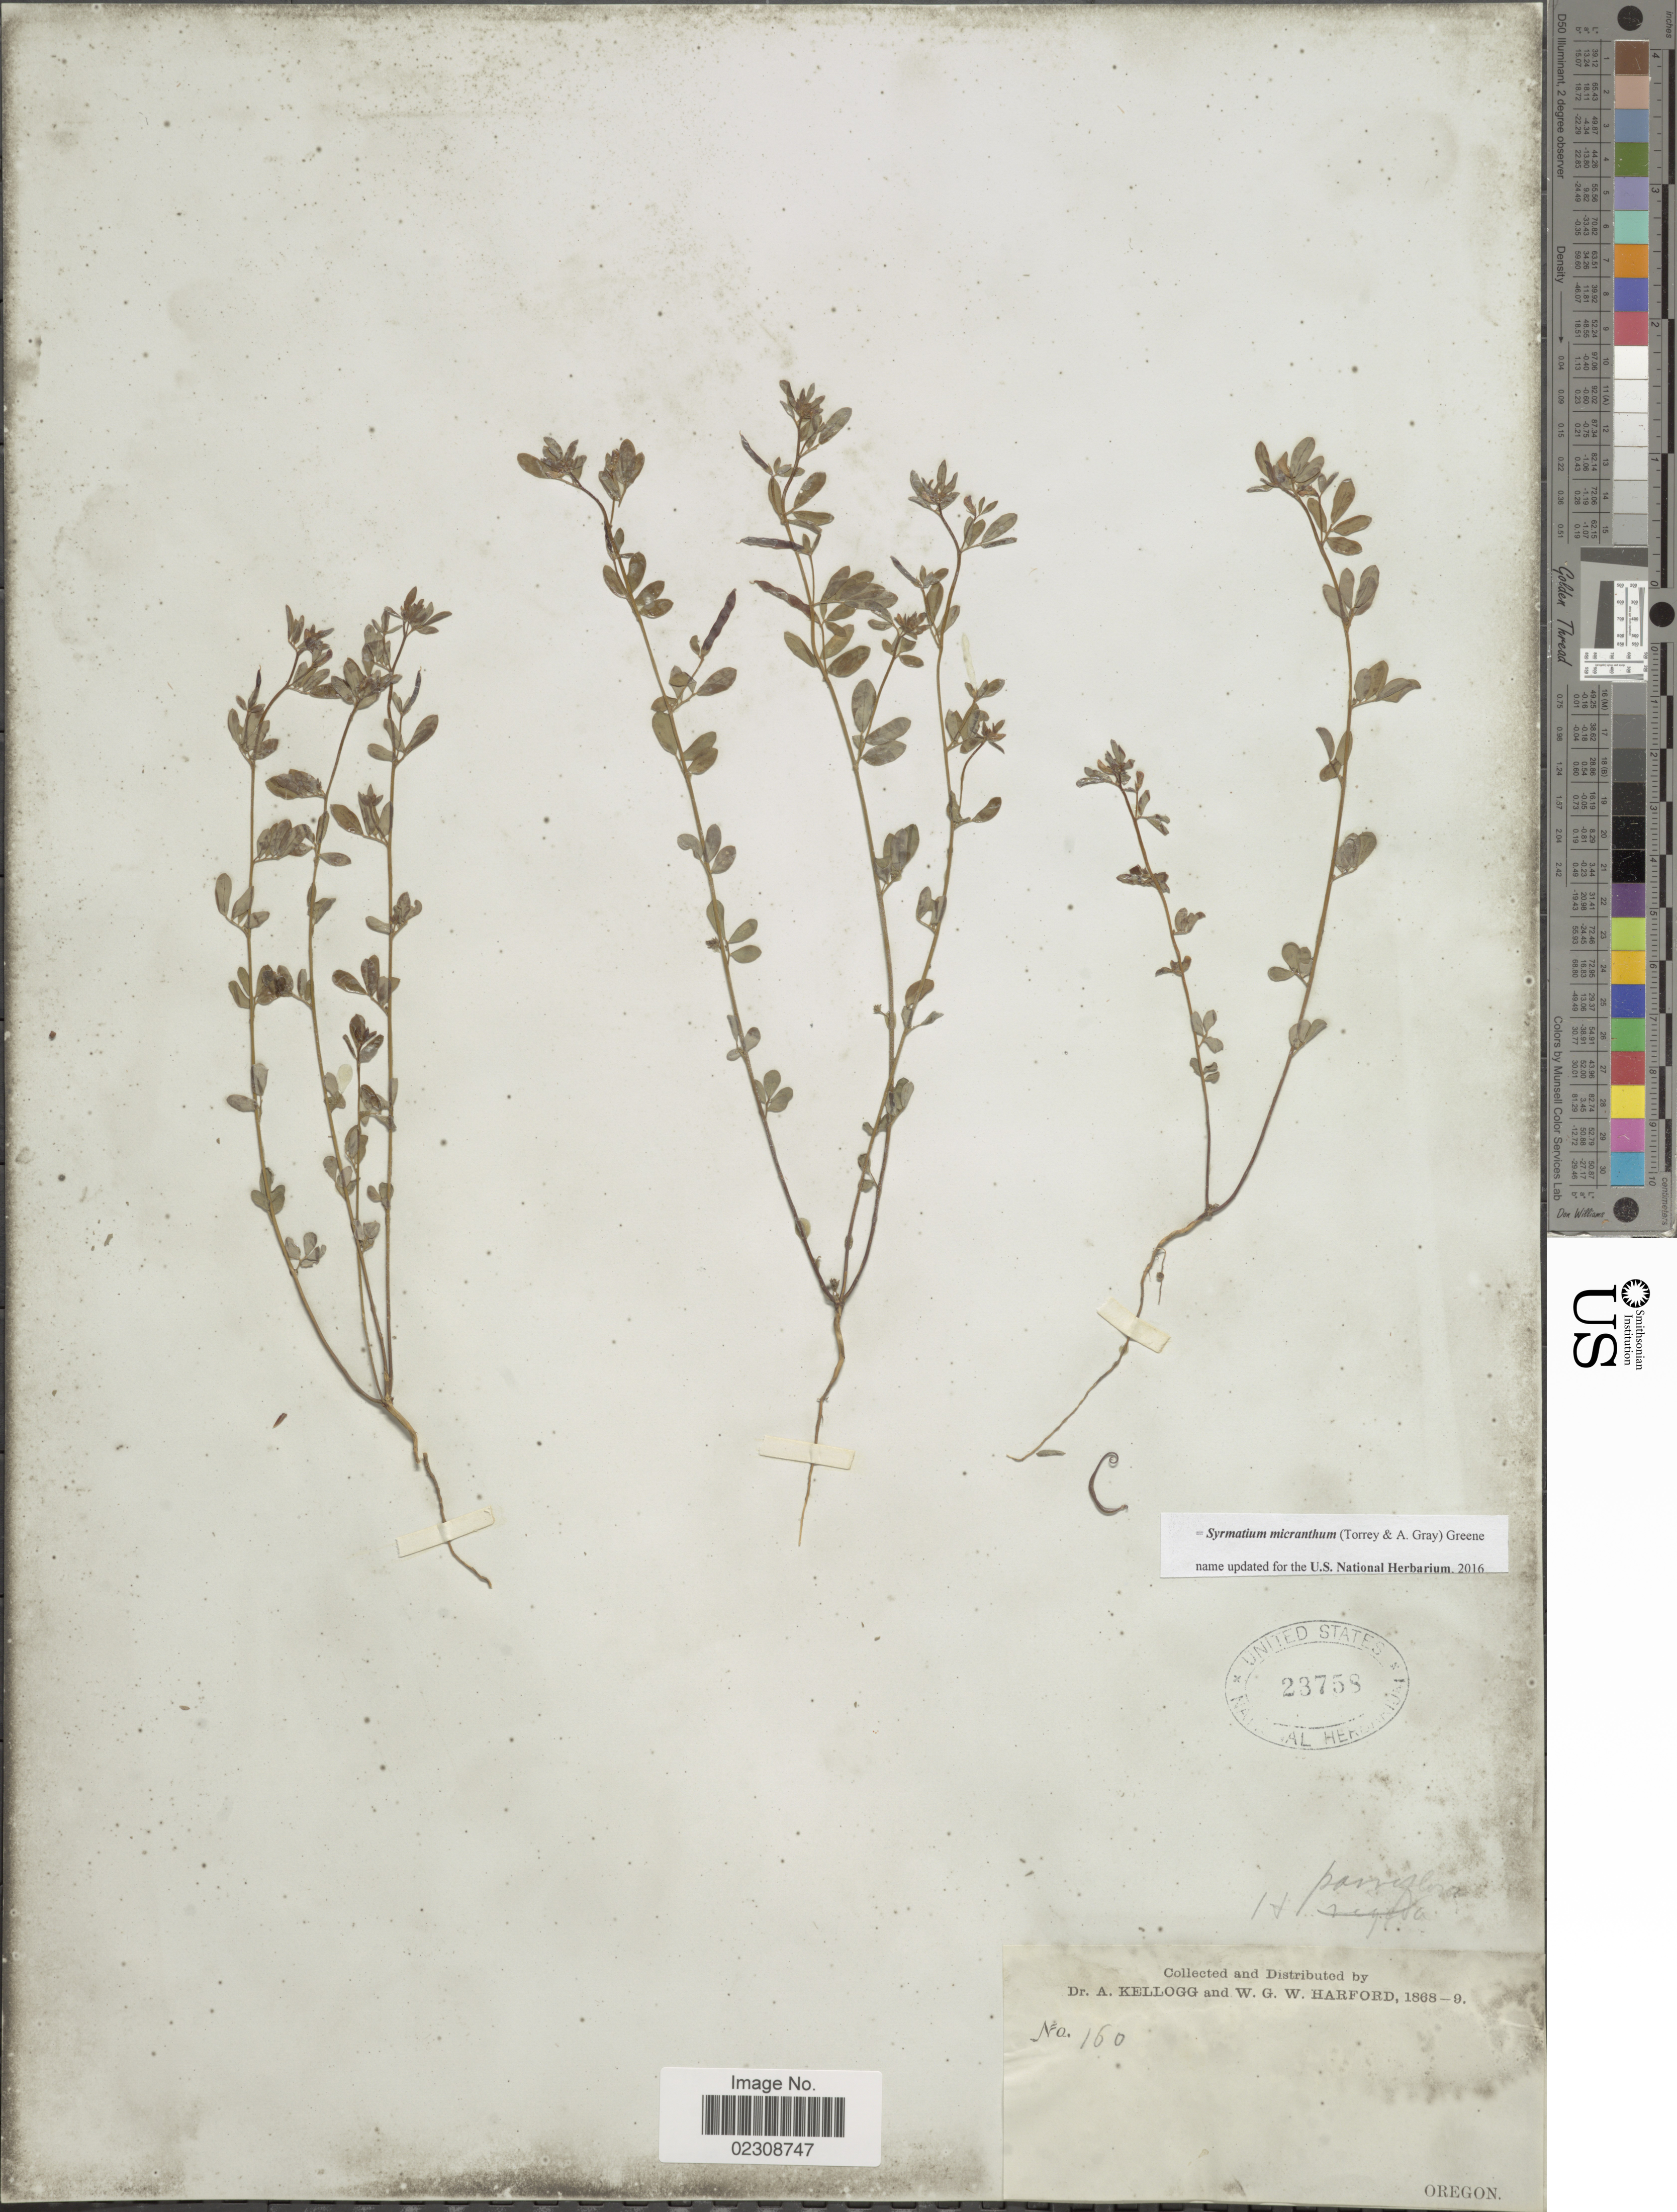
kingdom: Plantae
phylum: Tracheophyta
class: Magnoliopsida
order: Fabales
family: Fabaceae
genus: Syrmatium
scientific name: Syrmatium micranthum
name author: (Torr. & A. Gray) Greene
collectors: A. Kellogg & W. G. W. Harford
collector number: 160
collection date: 1868/1869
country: United States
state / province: Oregon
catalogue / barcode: US 23758